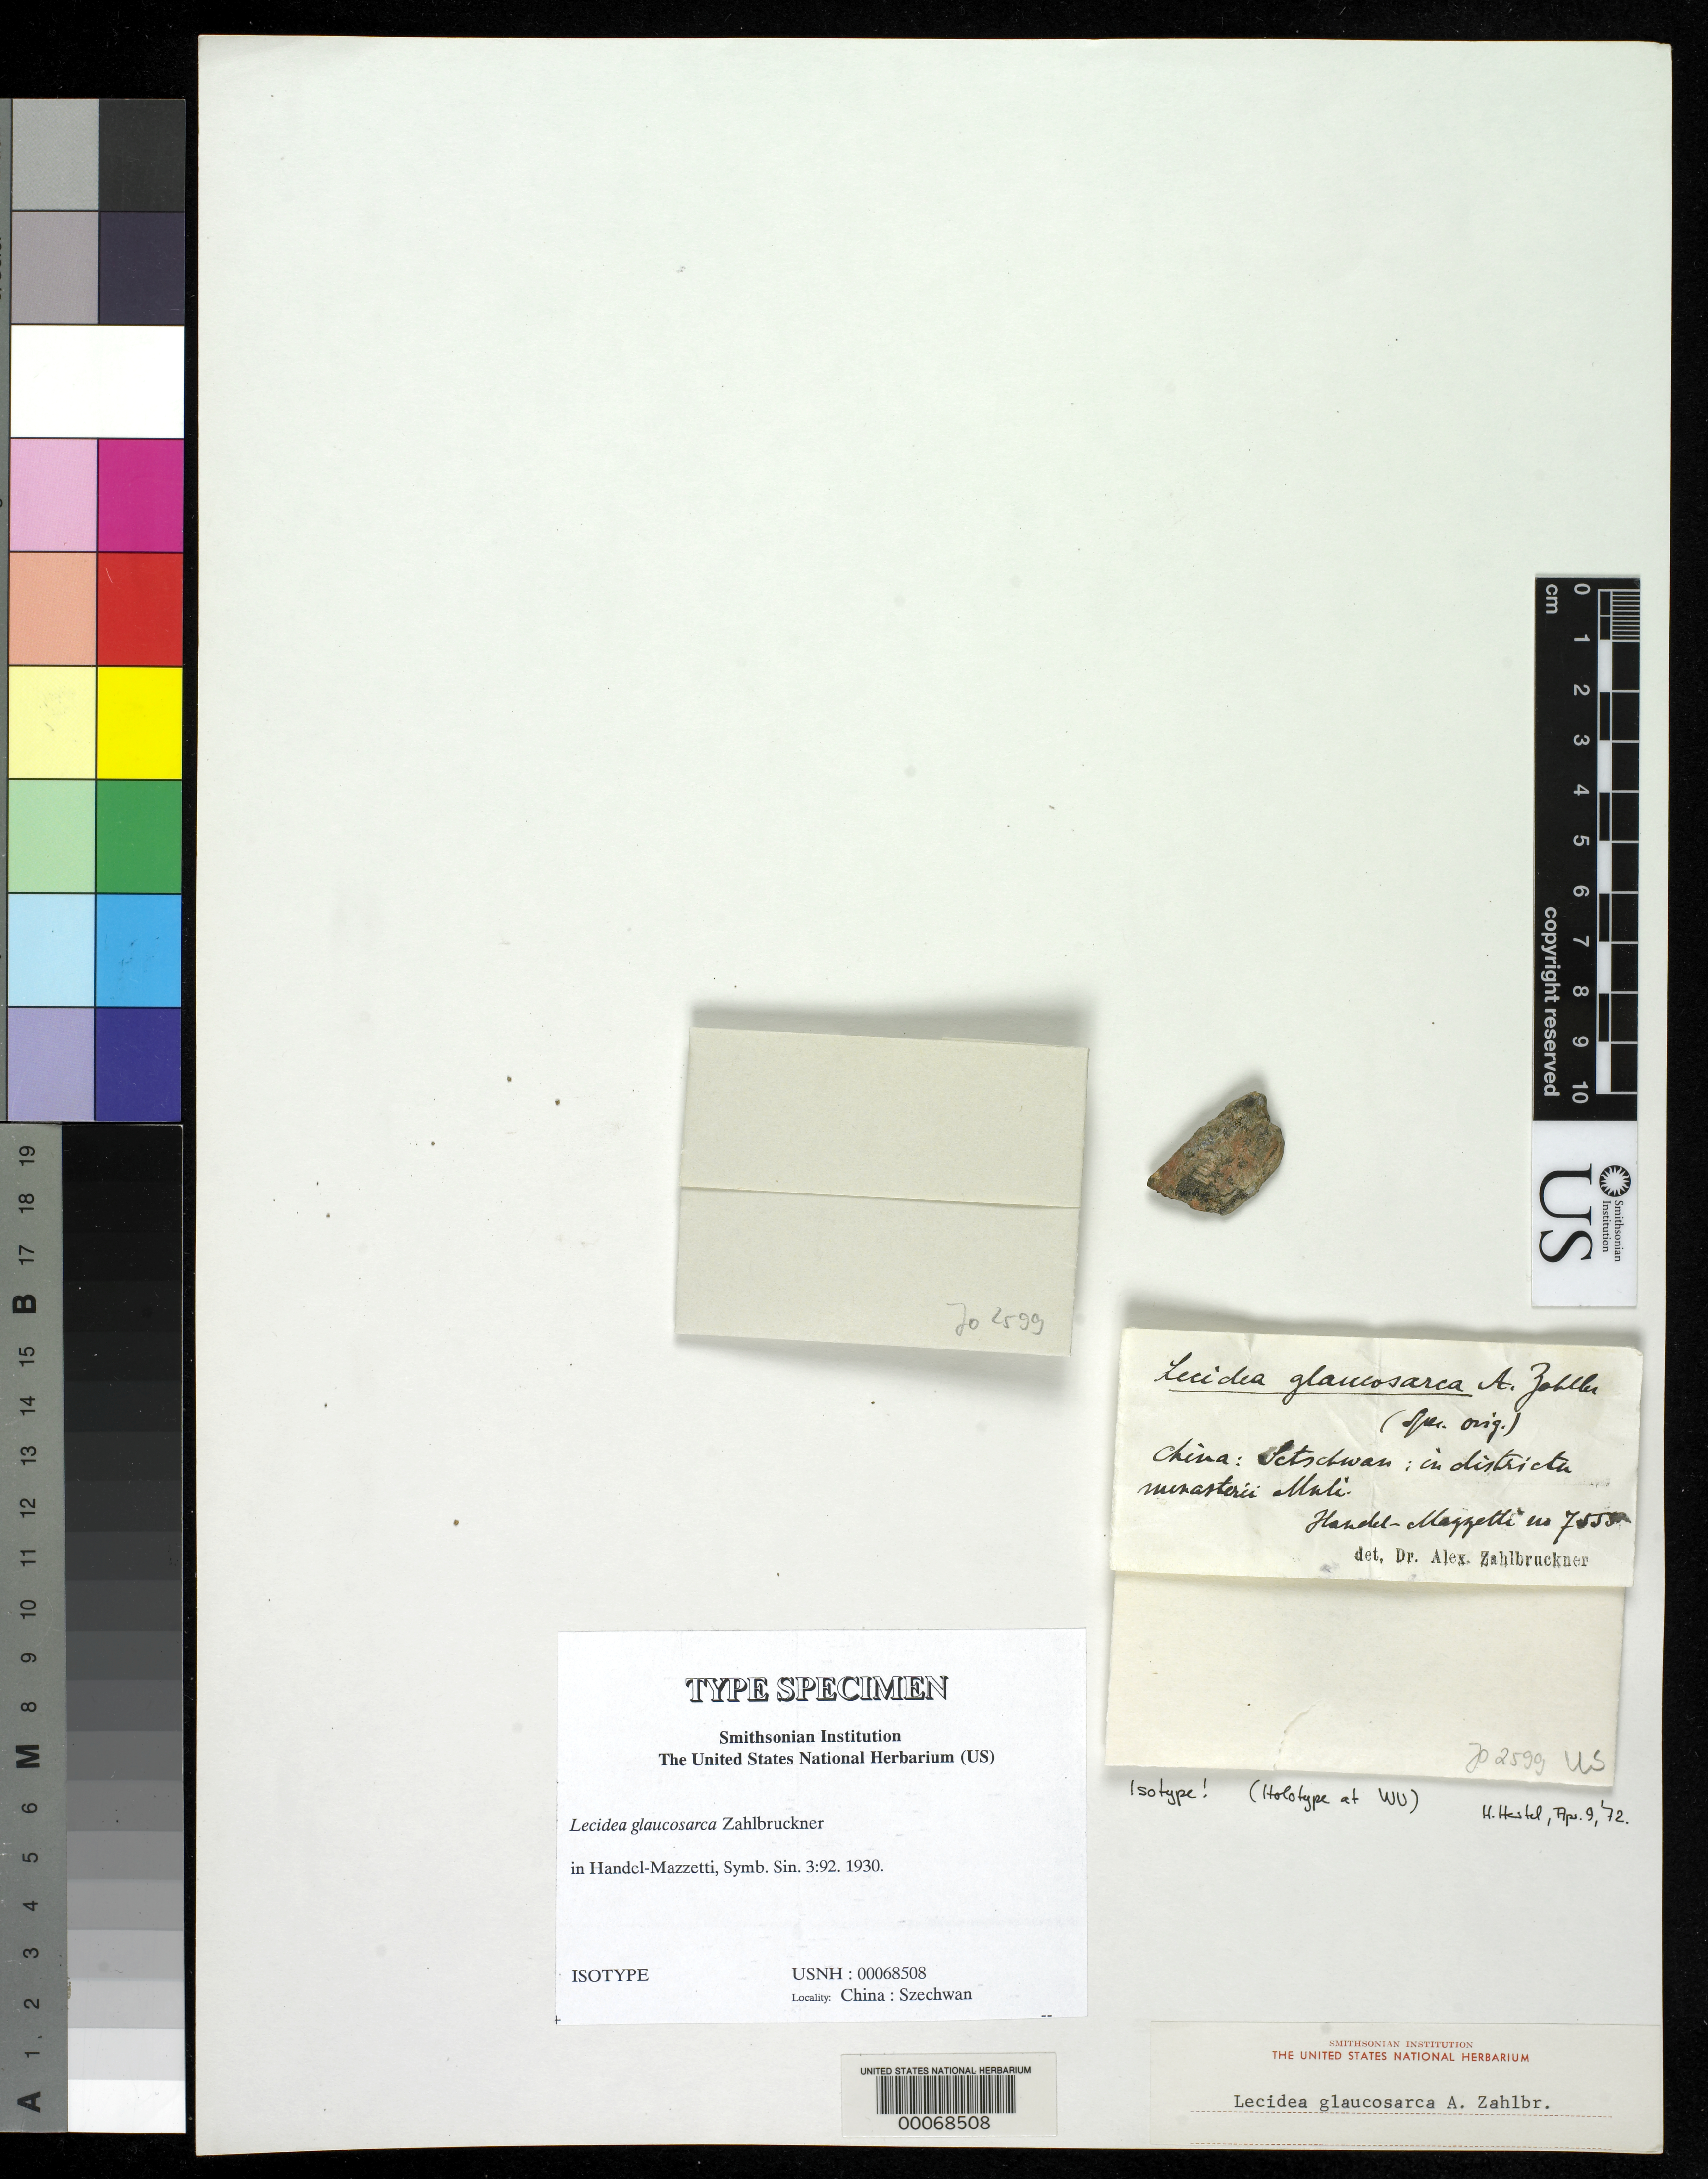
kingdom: Fungi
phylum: Ascomycota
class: Lecanoromycetes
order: Lecideales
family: Lecideaceae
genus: Lecidea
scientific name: Lecidea glaucosarca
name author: Zahlbr. in Hand.-Mazz.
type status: Isotype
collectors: H. Handel-Mazzetti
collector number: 7555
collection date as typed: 08 Aug 1915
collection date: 1915-08-08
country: China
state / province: Sichuan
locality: Fohrenwalde bei Hoso SW von Muli. [Pine forest near Hoso SW of Muli].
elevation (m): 2950